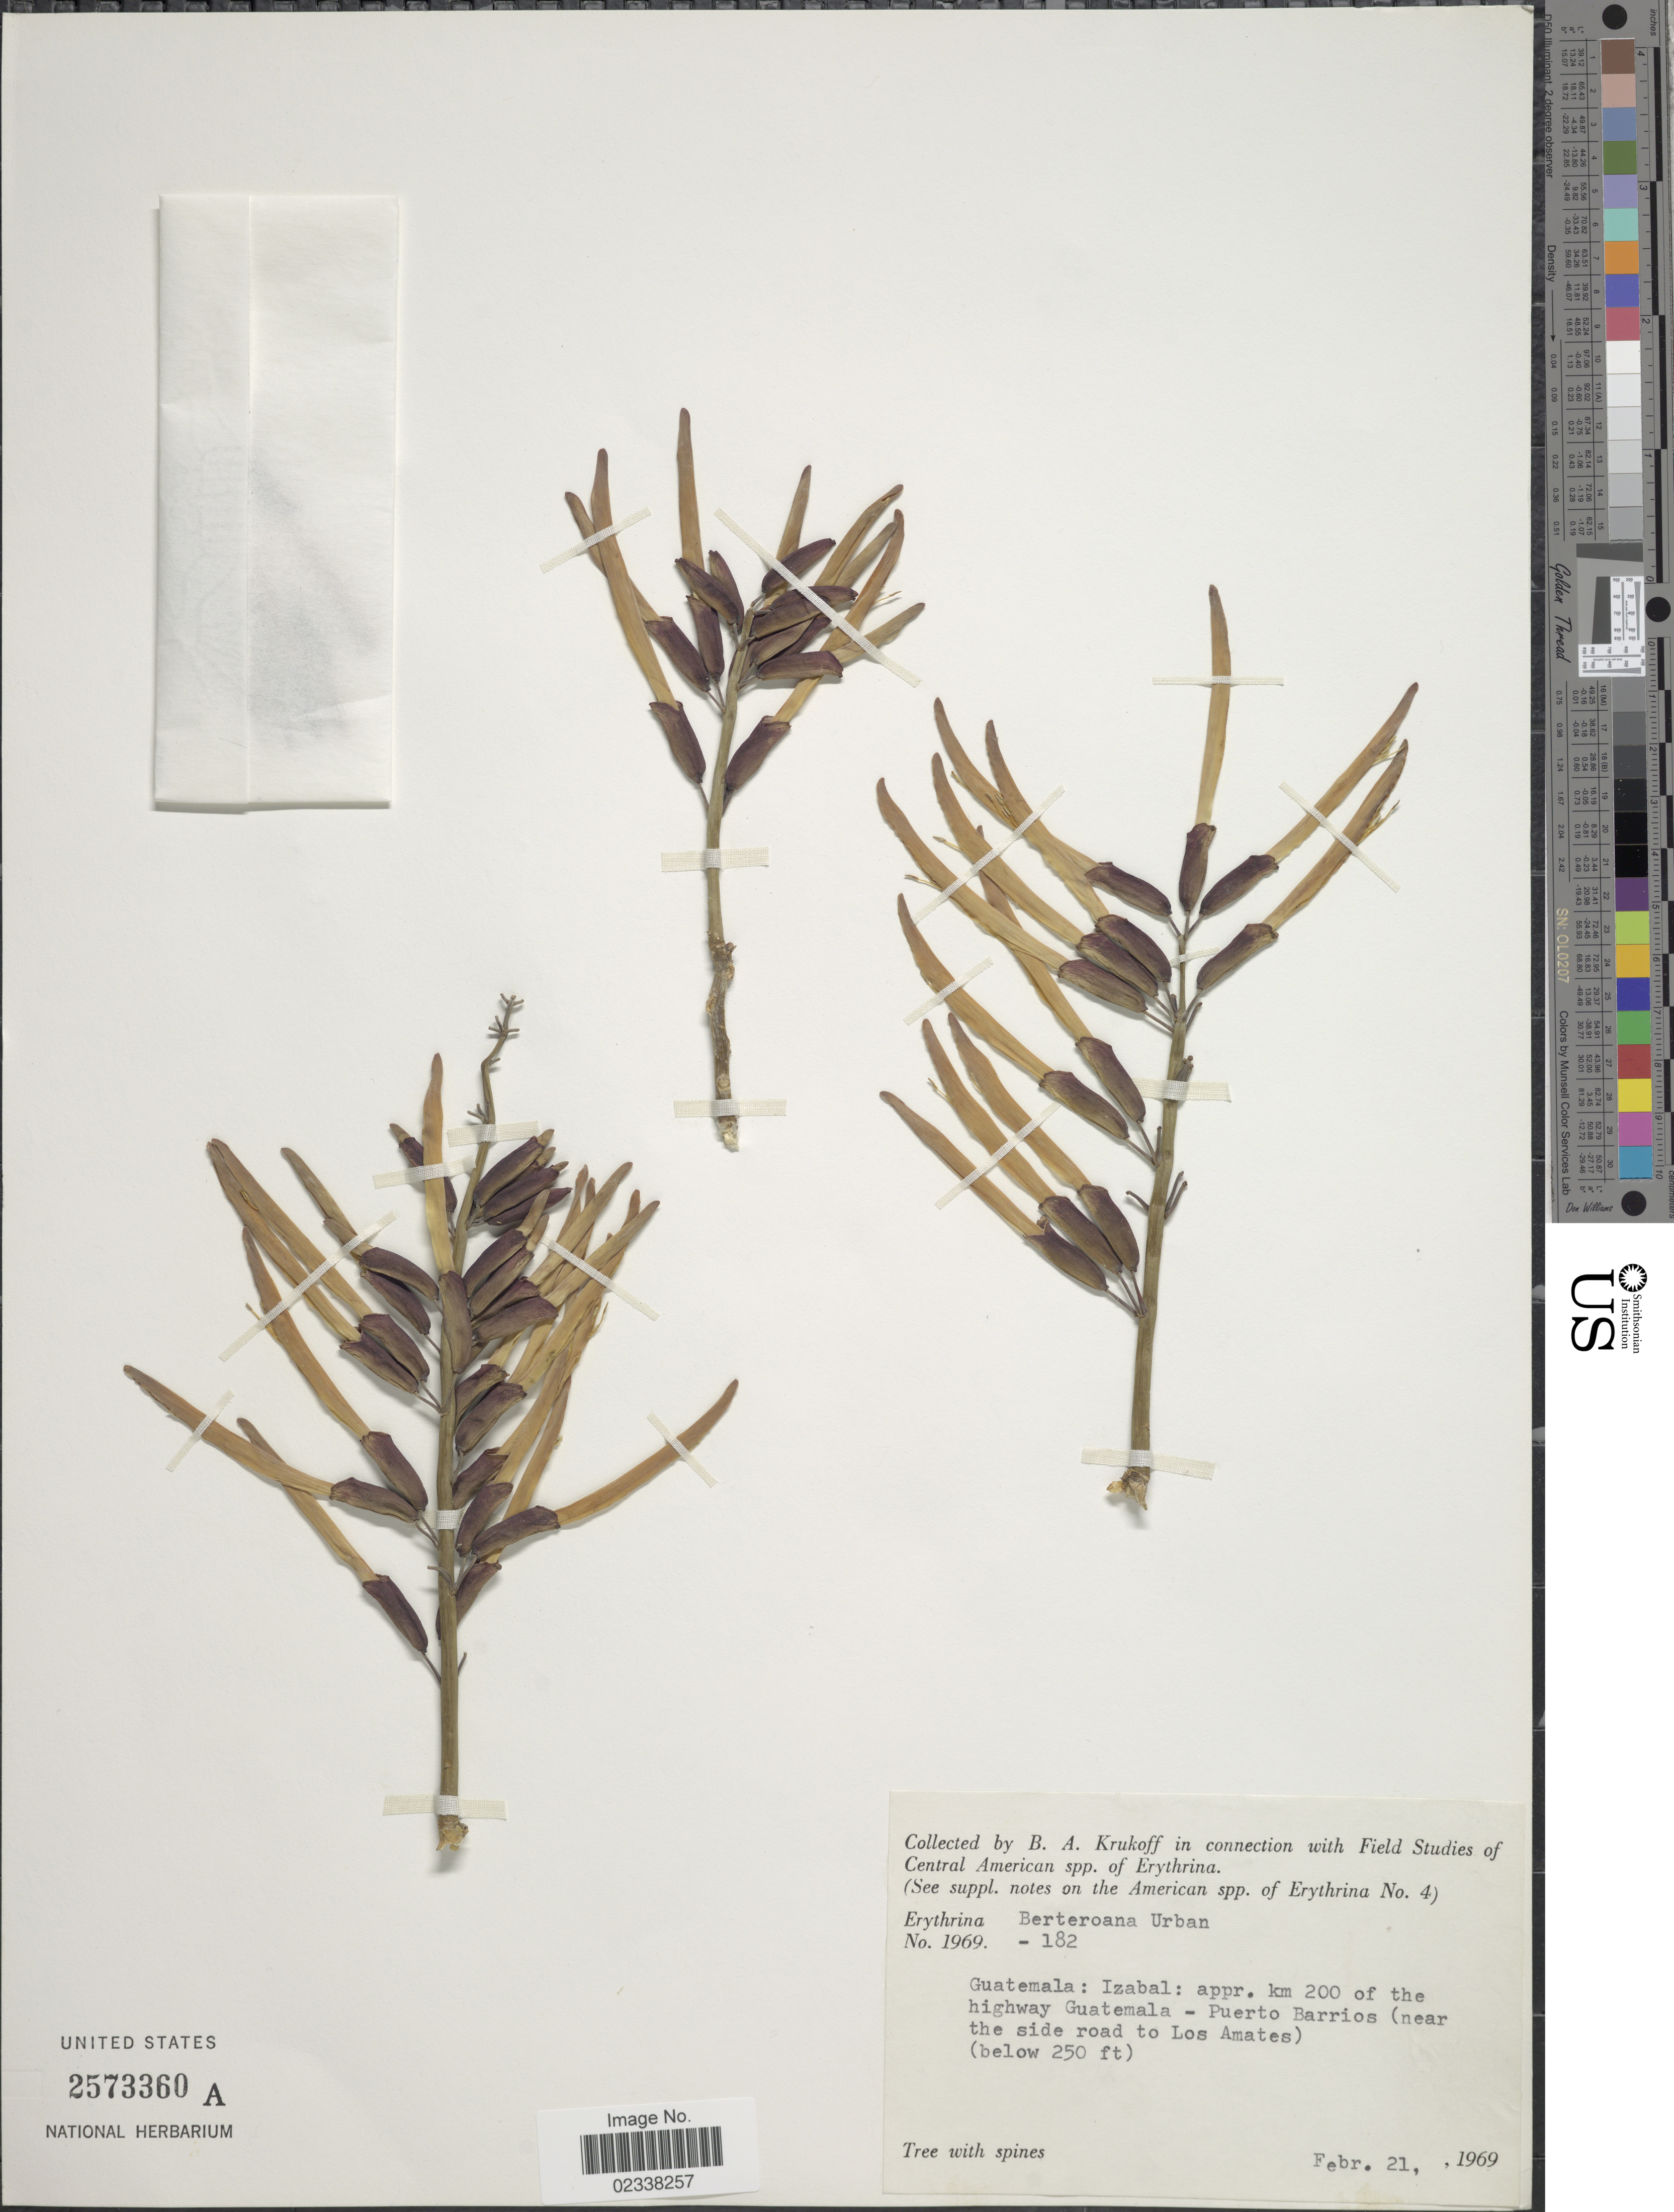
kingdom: Plantae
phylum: Tracheophyta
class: Magnoliopsida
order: Fabales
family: Fabaceae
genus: Erythrina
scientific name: Erythrina berteroana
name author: Urb.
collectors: B. A. Krukoff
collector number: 1969-182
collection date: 1969-02-21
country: Guatemala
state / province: Izabal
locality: Appr. km 200 of the highway Guatemala - Puerto Barrios (near the side road to Los Amates)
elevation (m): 76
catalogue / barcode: US 2573360A